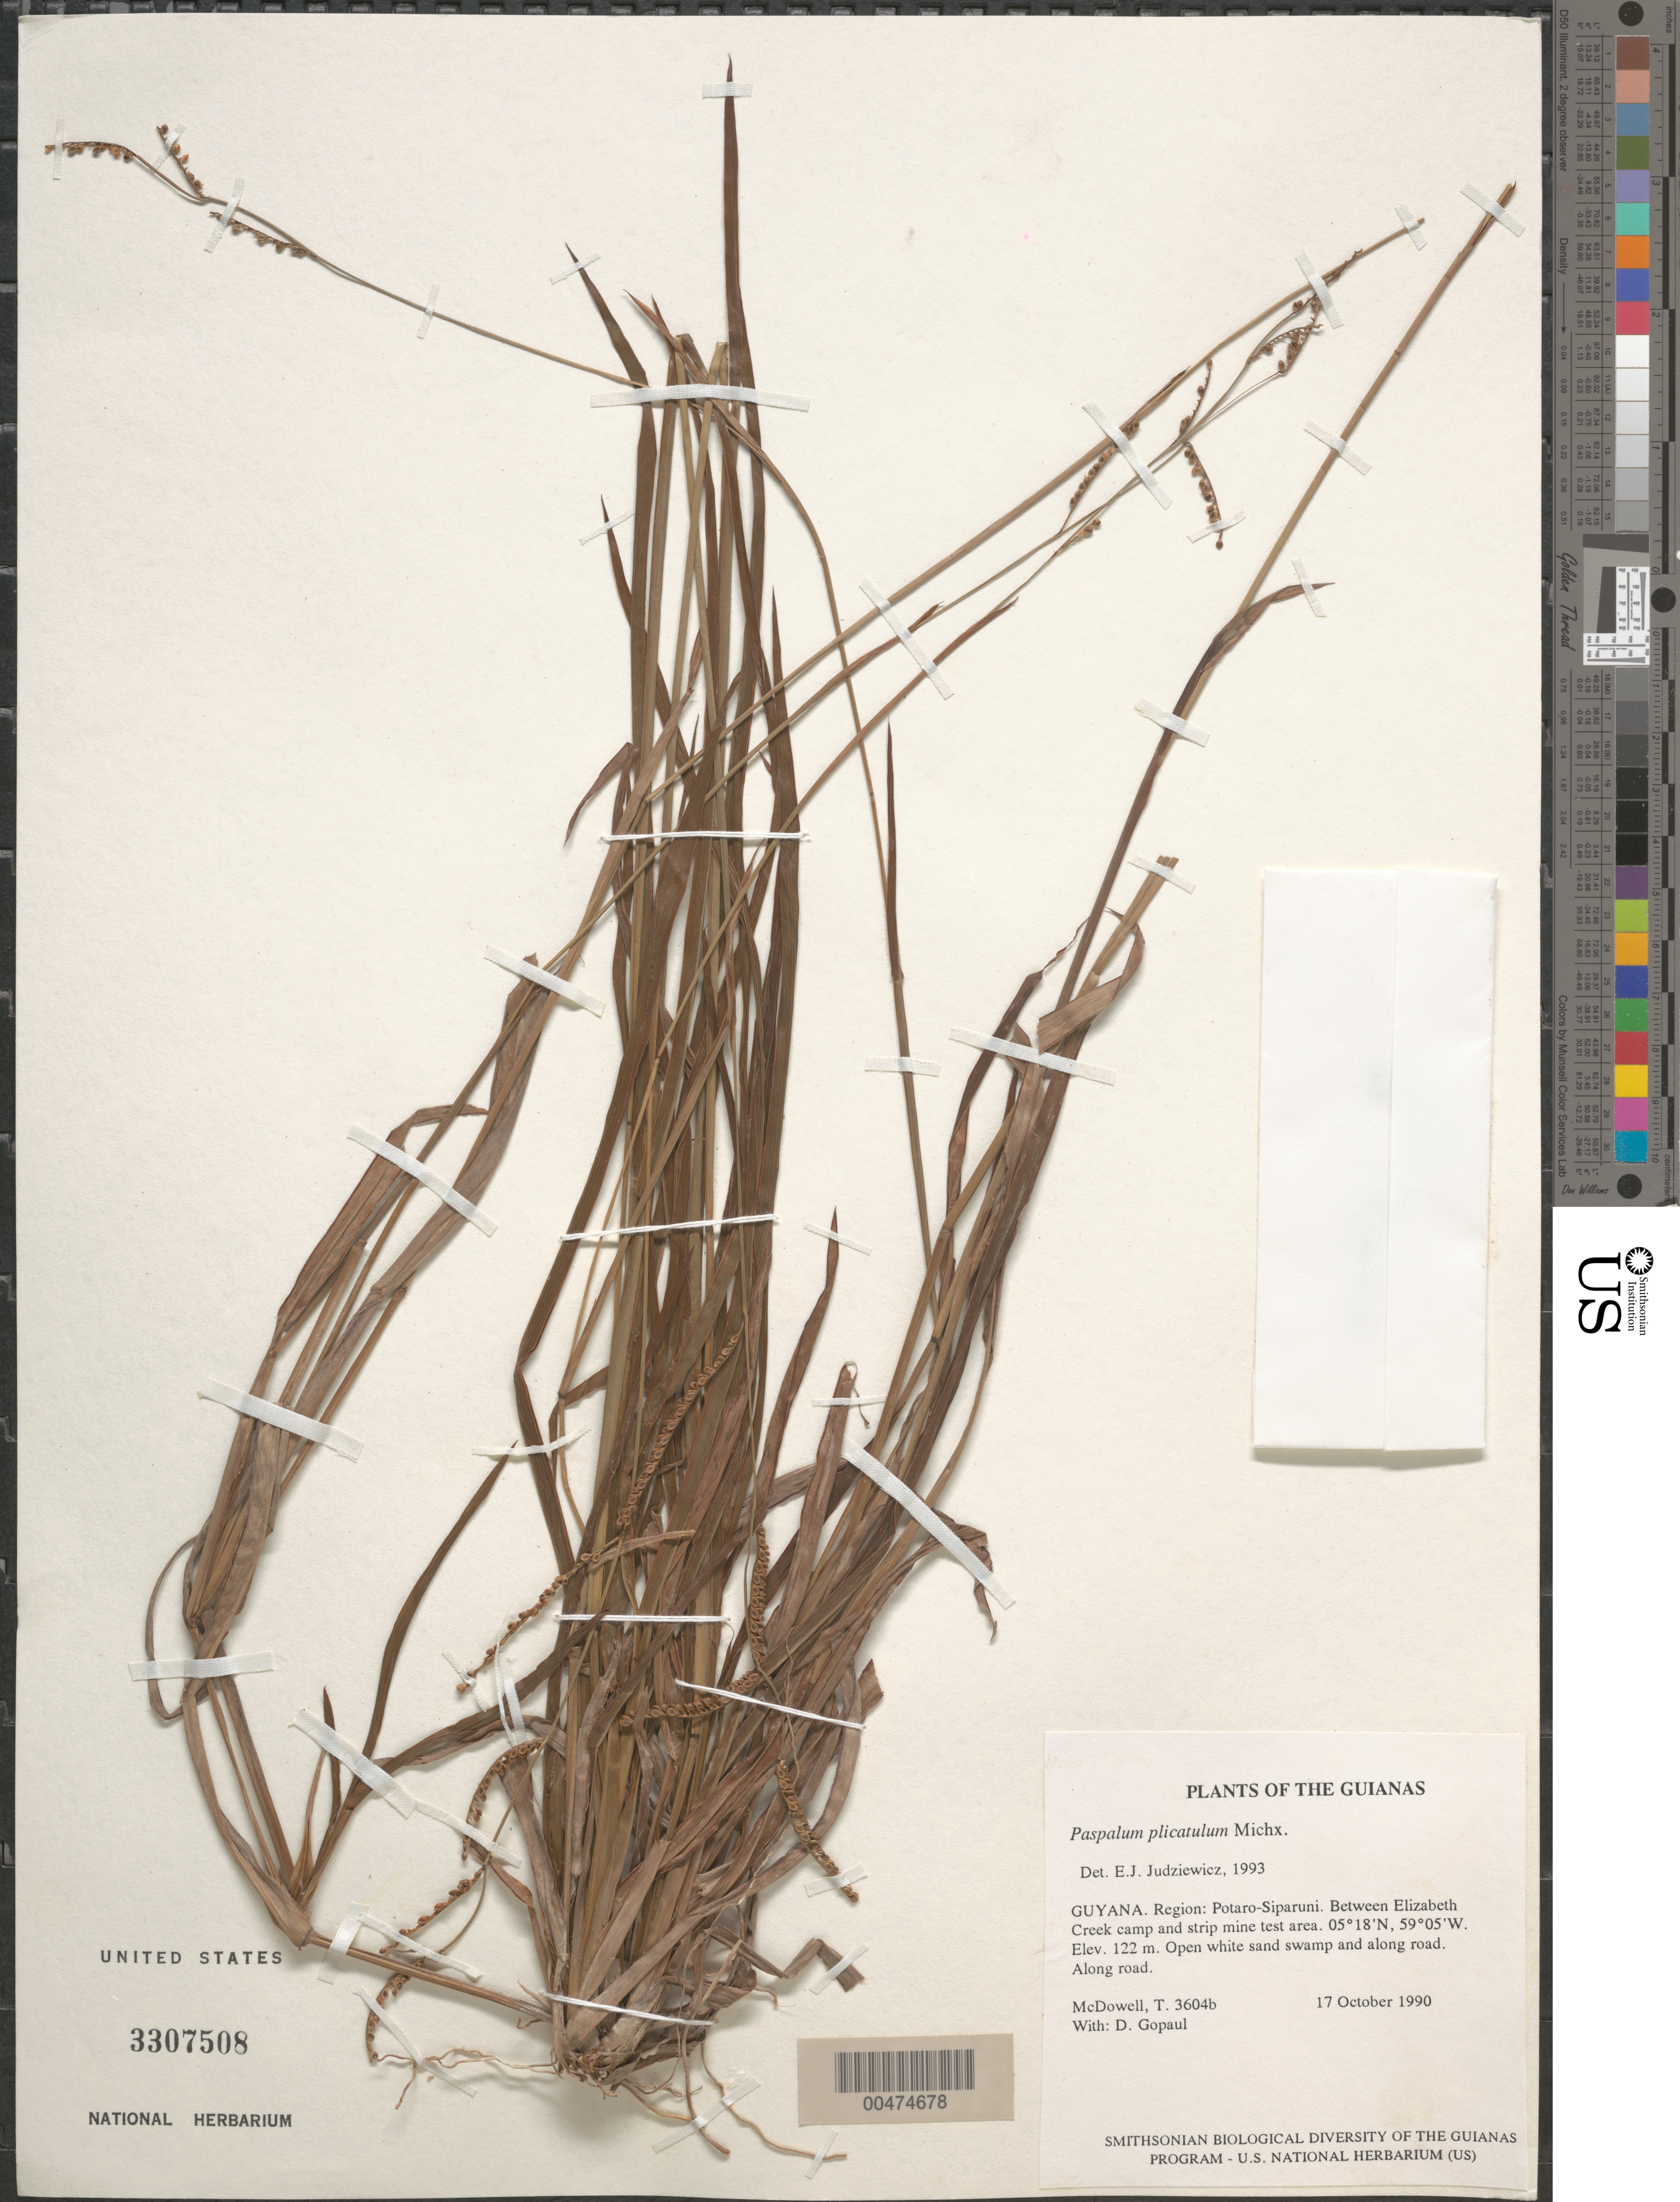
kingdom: Plantae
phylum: Tracheophyta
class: Liliopsida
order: Poales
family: Poaceae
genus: Paspalum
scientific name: Paspalum plicatulum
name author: Michx.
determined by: Judziewicz, E. J.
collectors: T. McDowell & D. Gopaul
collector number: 3604 b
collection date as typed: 17 October 1990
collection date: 1990-10-17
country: Guyana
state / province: Potaro-Siparuni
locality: Between Elizabeth Creek camp and strip mine test area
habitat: Open white sand swamp and along road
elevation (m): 122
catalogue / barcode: US 3307508